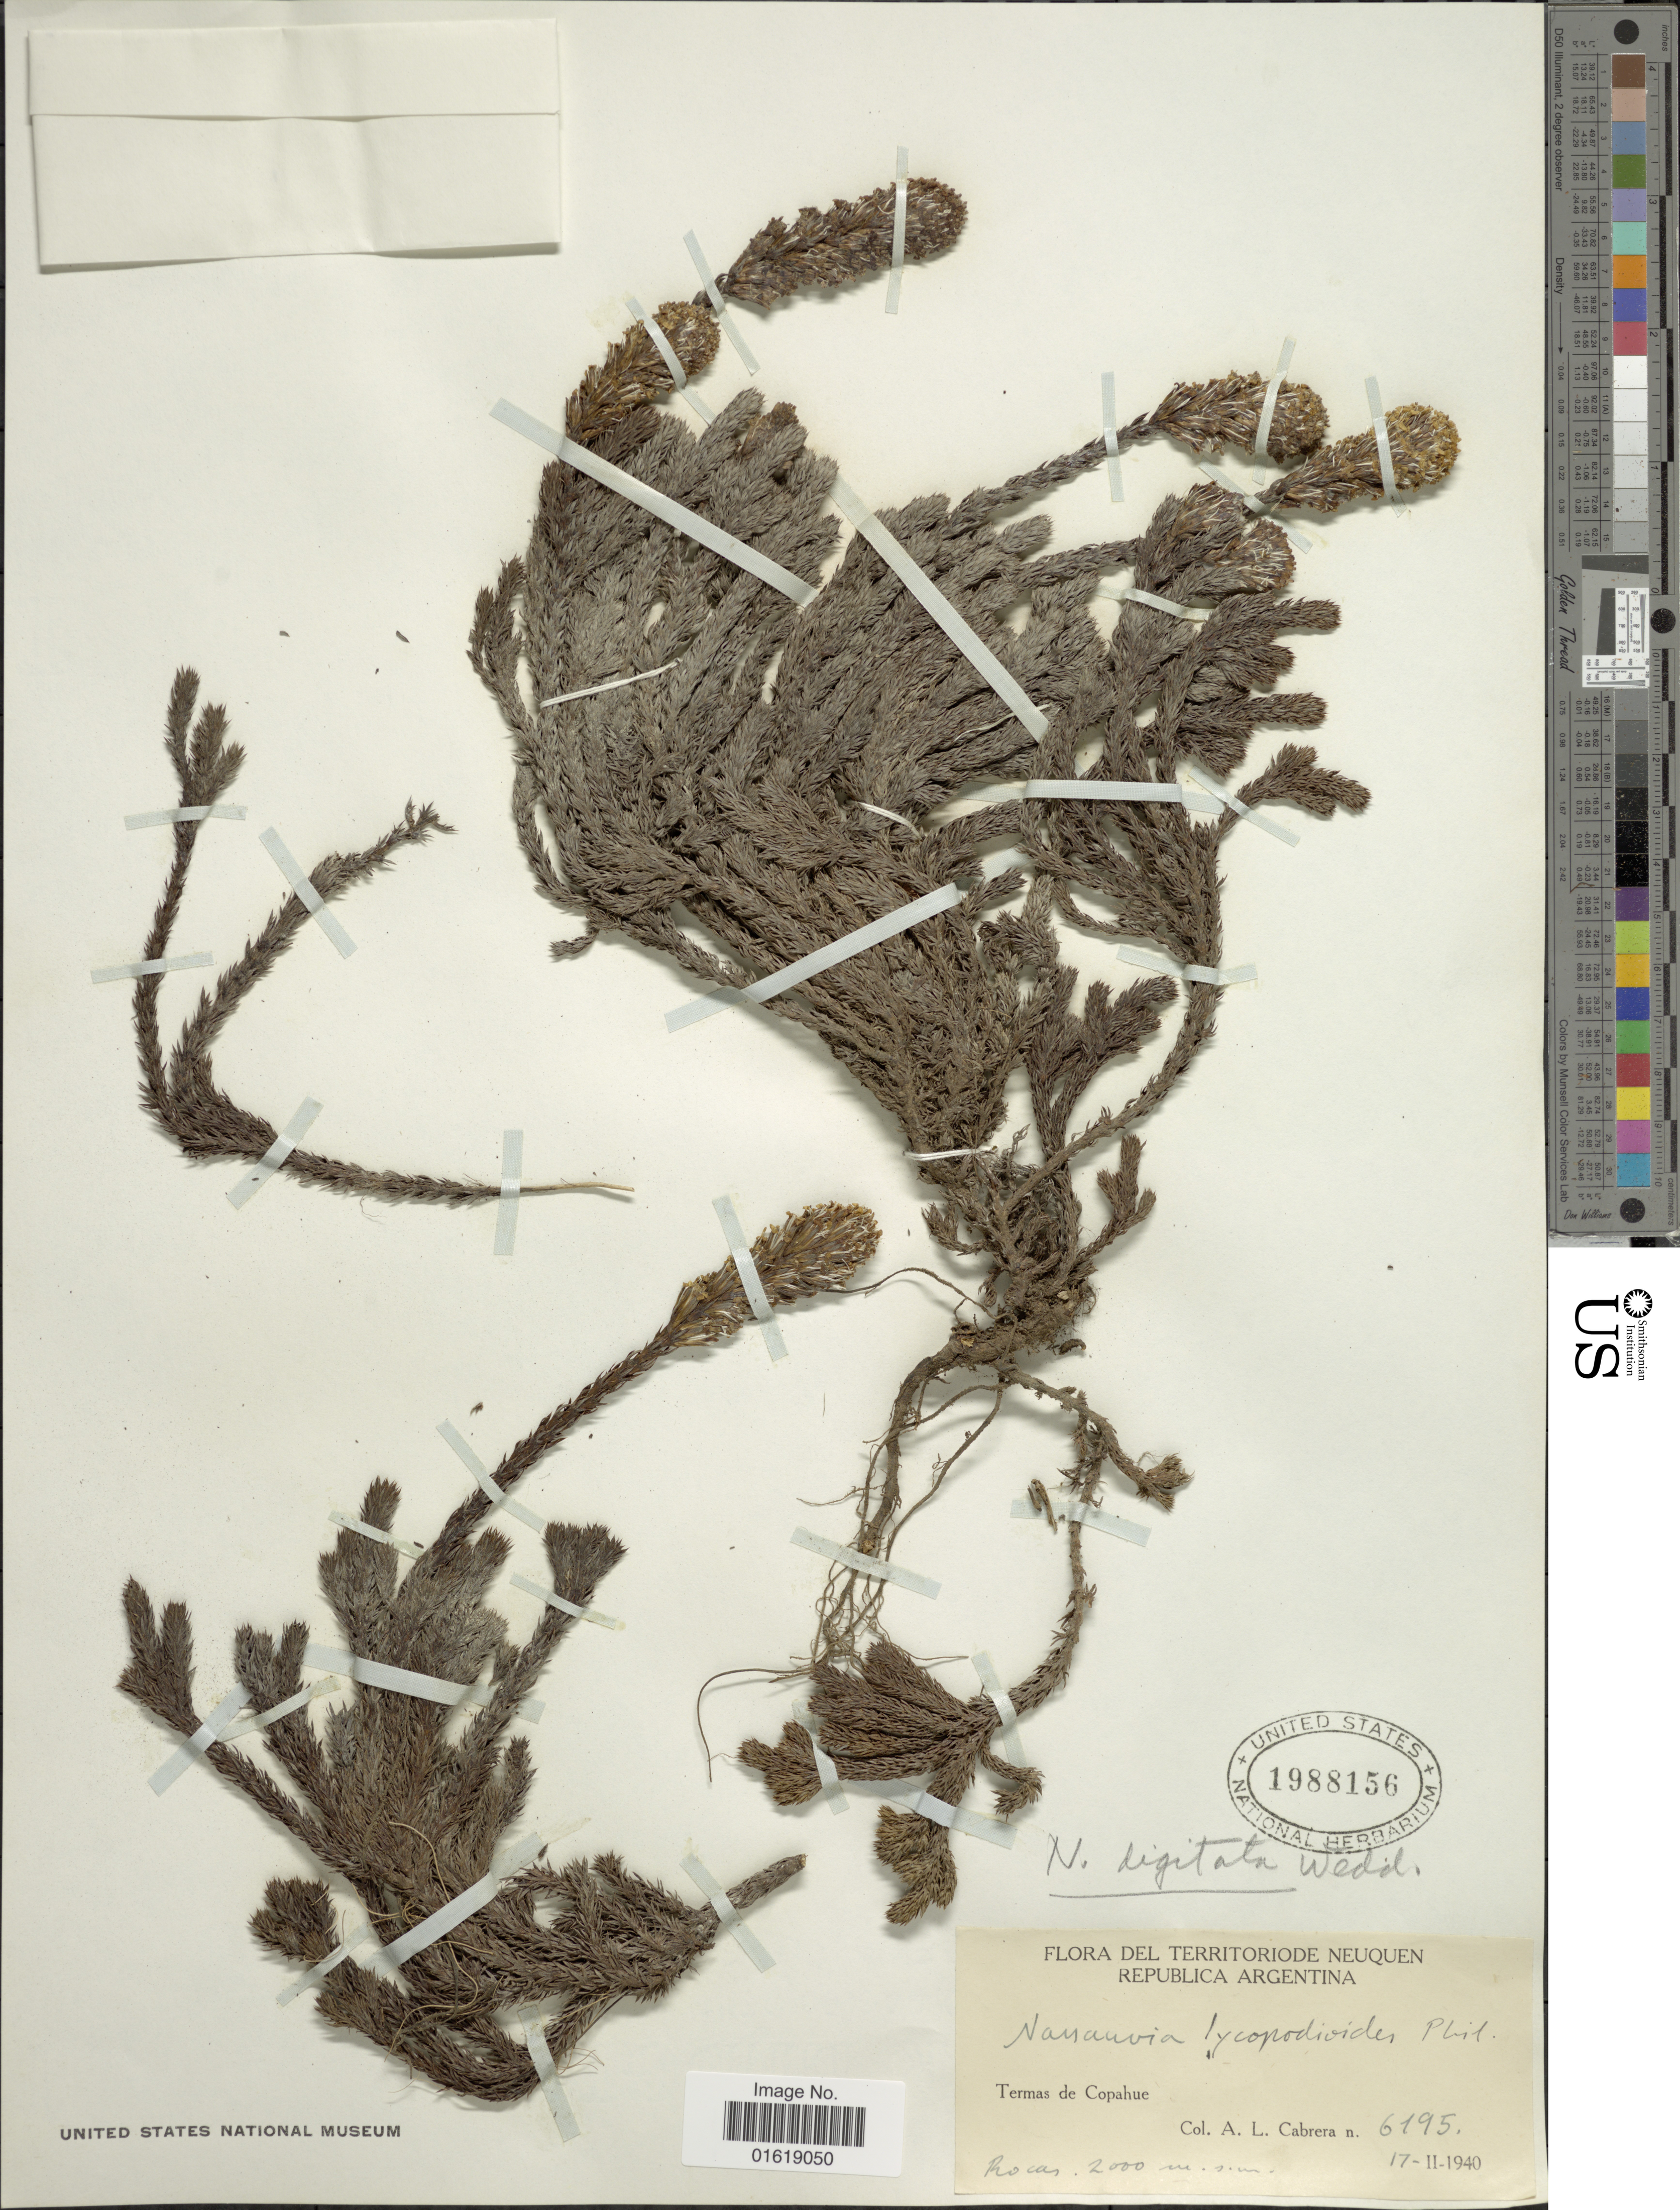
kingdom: Plantae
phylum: Tracheophyta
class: Magnoliopsida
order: Asterales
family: Asteraceae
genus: Nassauvia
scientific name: Nassauvia digitata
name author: Wedd.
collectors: A. L. Cabrera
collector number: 6195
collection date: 1940-02-17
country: Argentina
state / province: Neuquen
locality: Territoriode Neuquen. Republica Argentina. Termas de Copahue.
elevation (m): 2000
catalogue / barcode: US 1988156